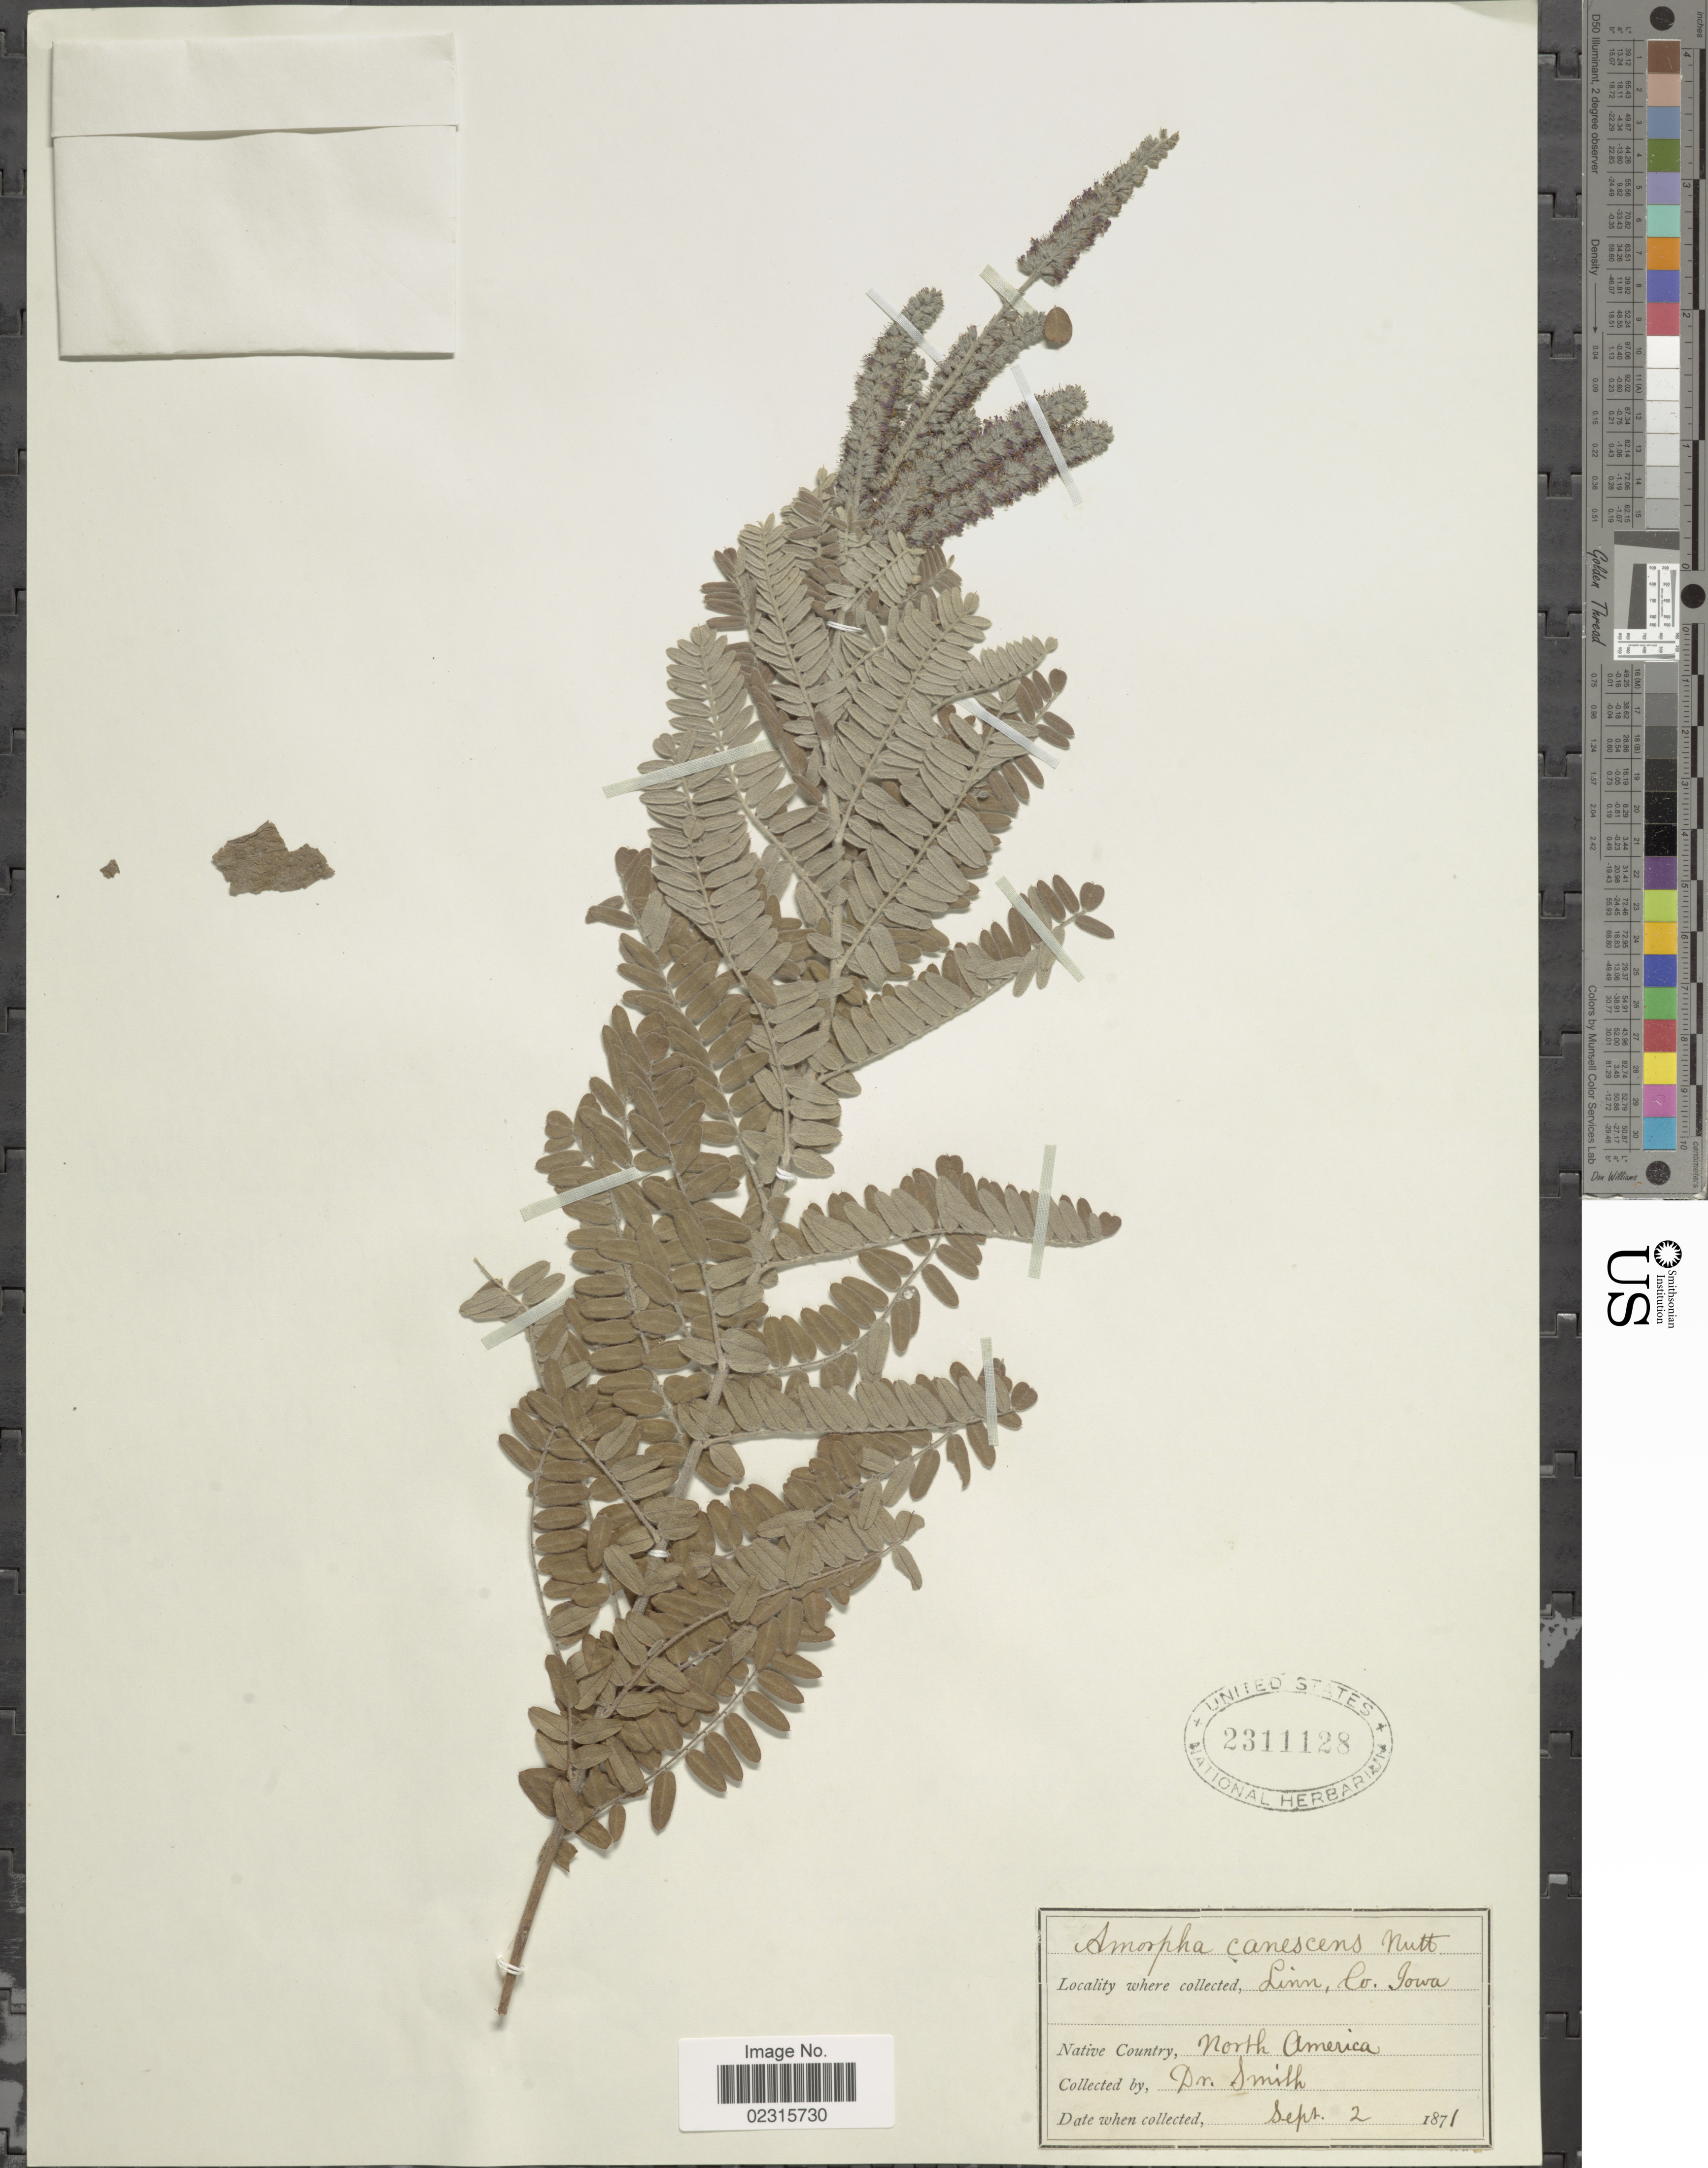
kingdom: Plantae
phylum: Tracheophyta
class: Magnoliopsida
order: Fabales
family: Fabaceae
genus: Amorpha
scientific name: Amorpha canescens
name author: Pursh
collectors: -- Smith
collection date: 1871-09-02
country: United States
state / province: Iowa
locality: Linn Co.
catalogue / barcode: US 2311128